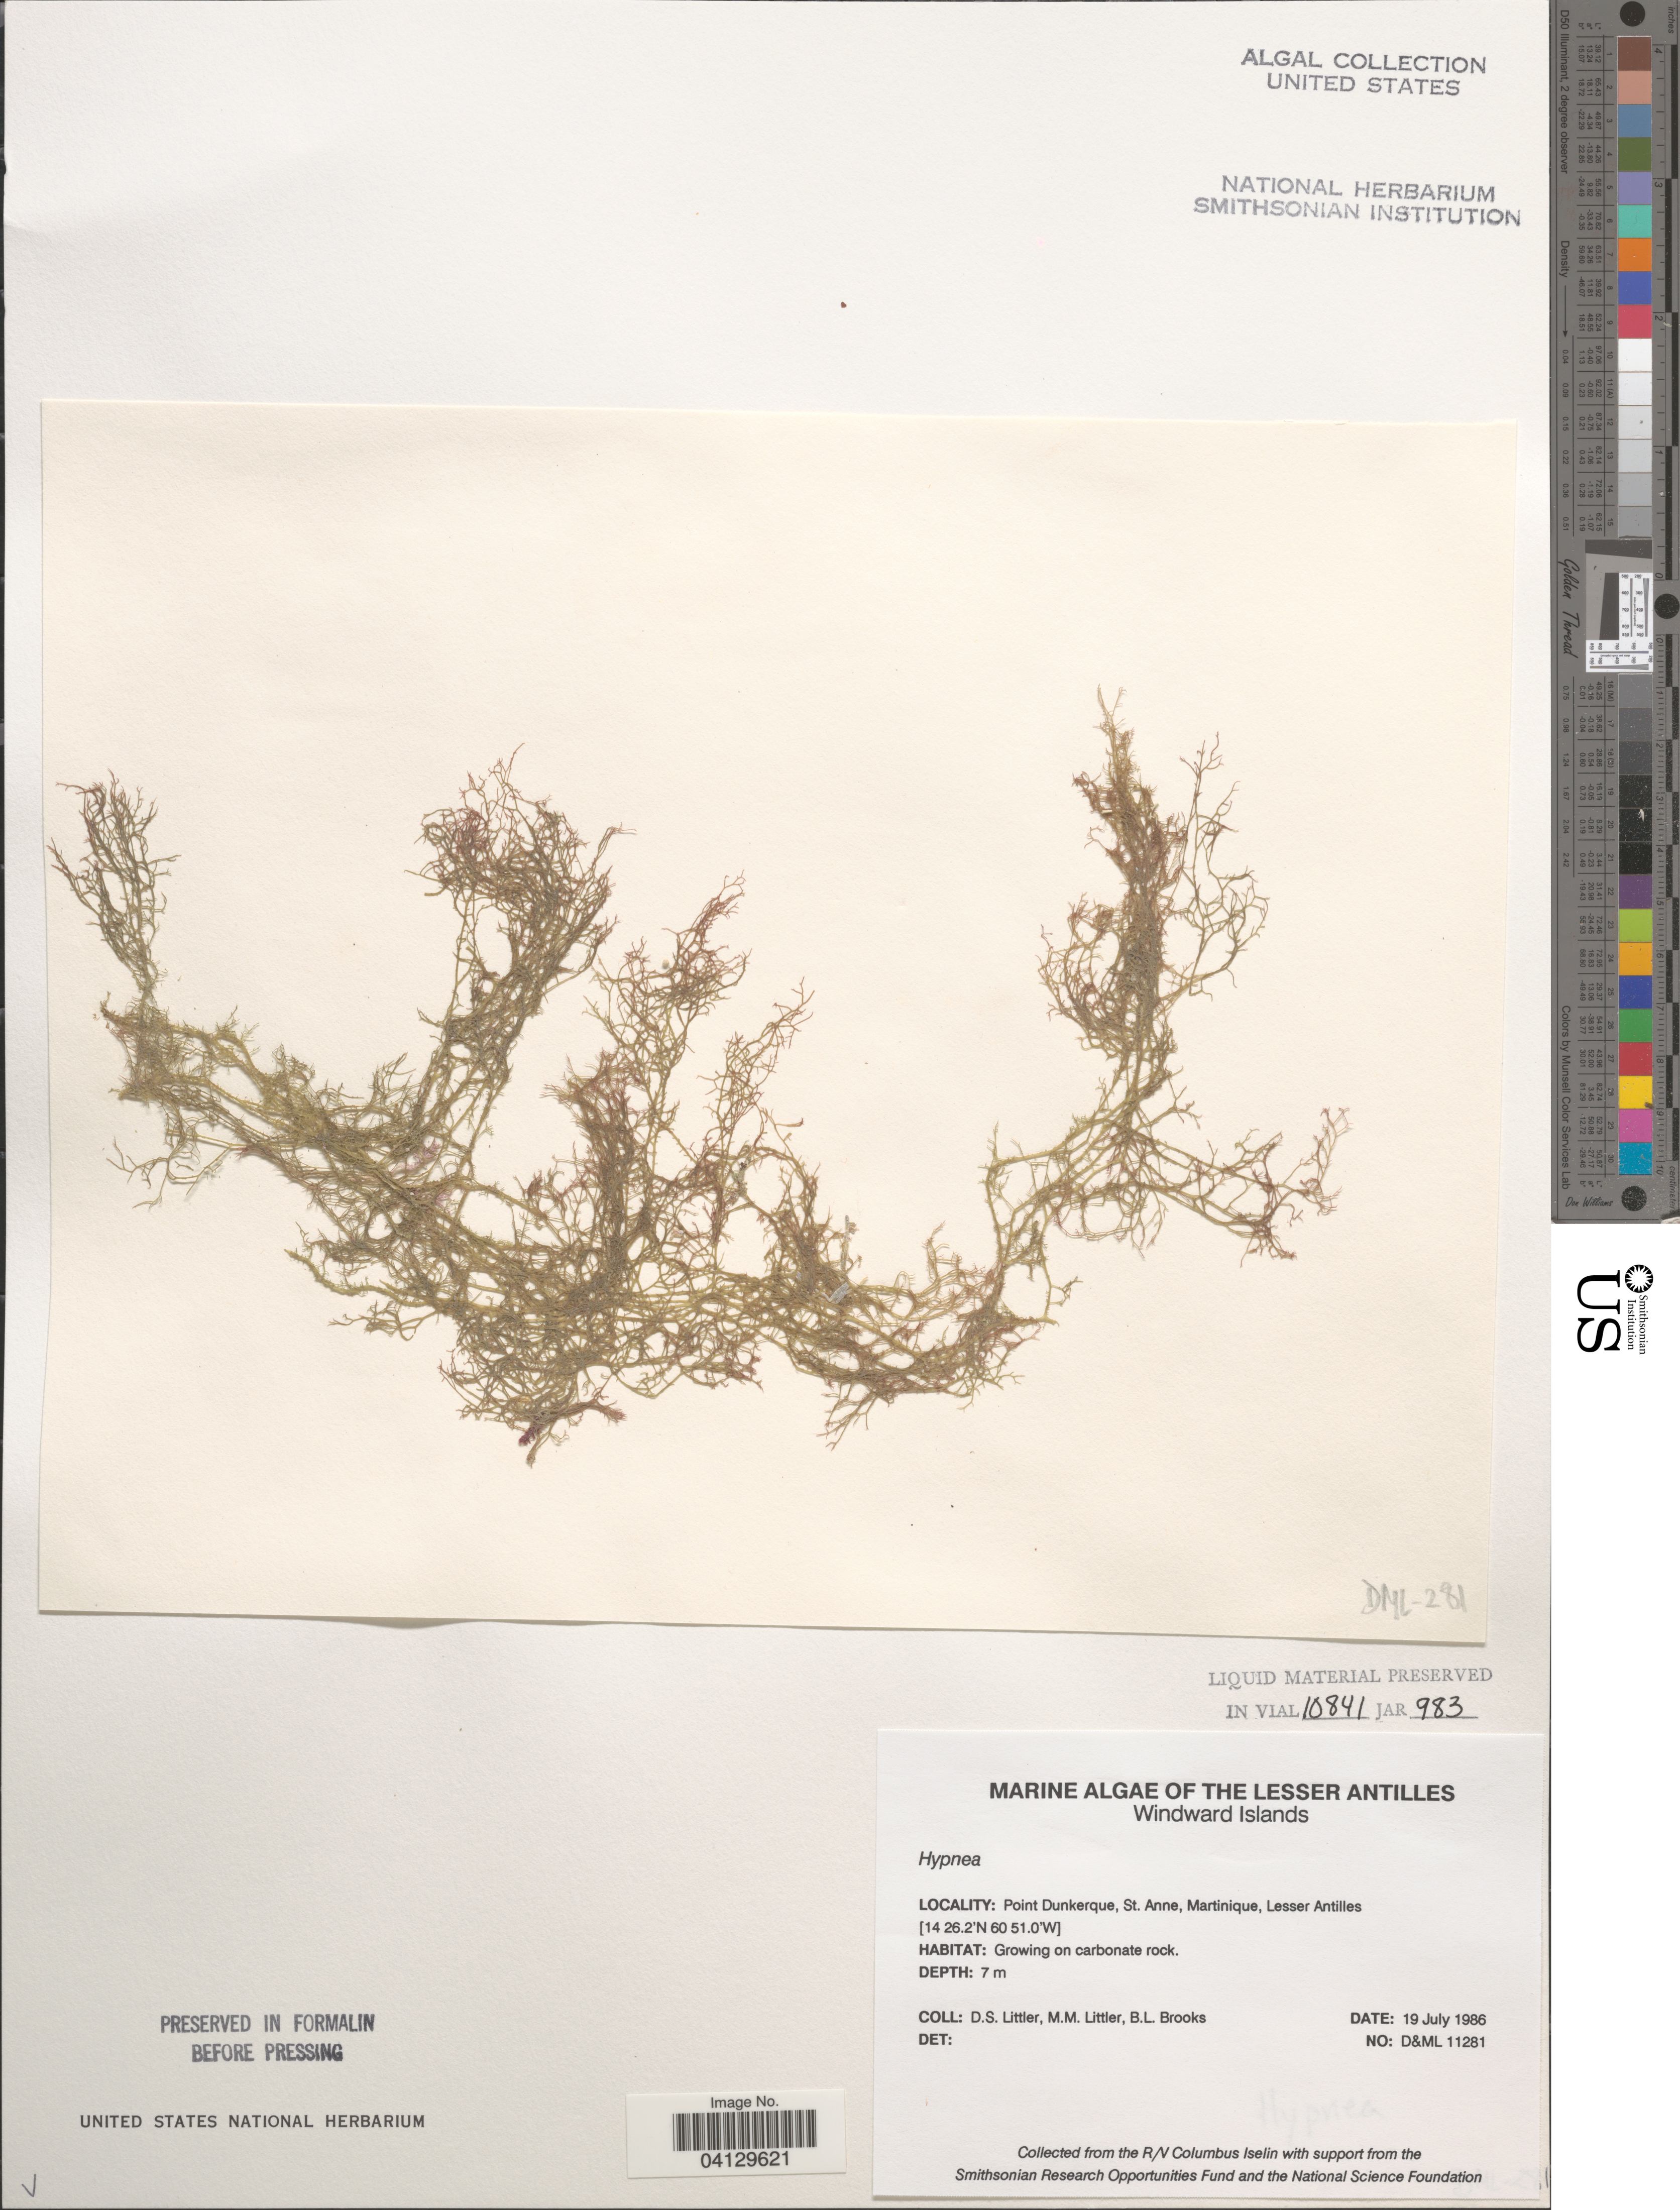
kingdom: Plantae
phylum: Rhodophyta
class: Florideophyceae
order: Gigartinales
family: Cystocloniaceae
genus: Hypnea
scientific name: Hypnea sp.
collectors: D. S. Littler & B. Brooks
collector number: D&ML11281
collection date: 1986-07-19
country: Martinique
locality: The Lesser Antilles. Windward Islands. Point Dunkerque, St. Anne.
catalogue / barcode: US 328626